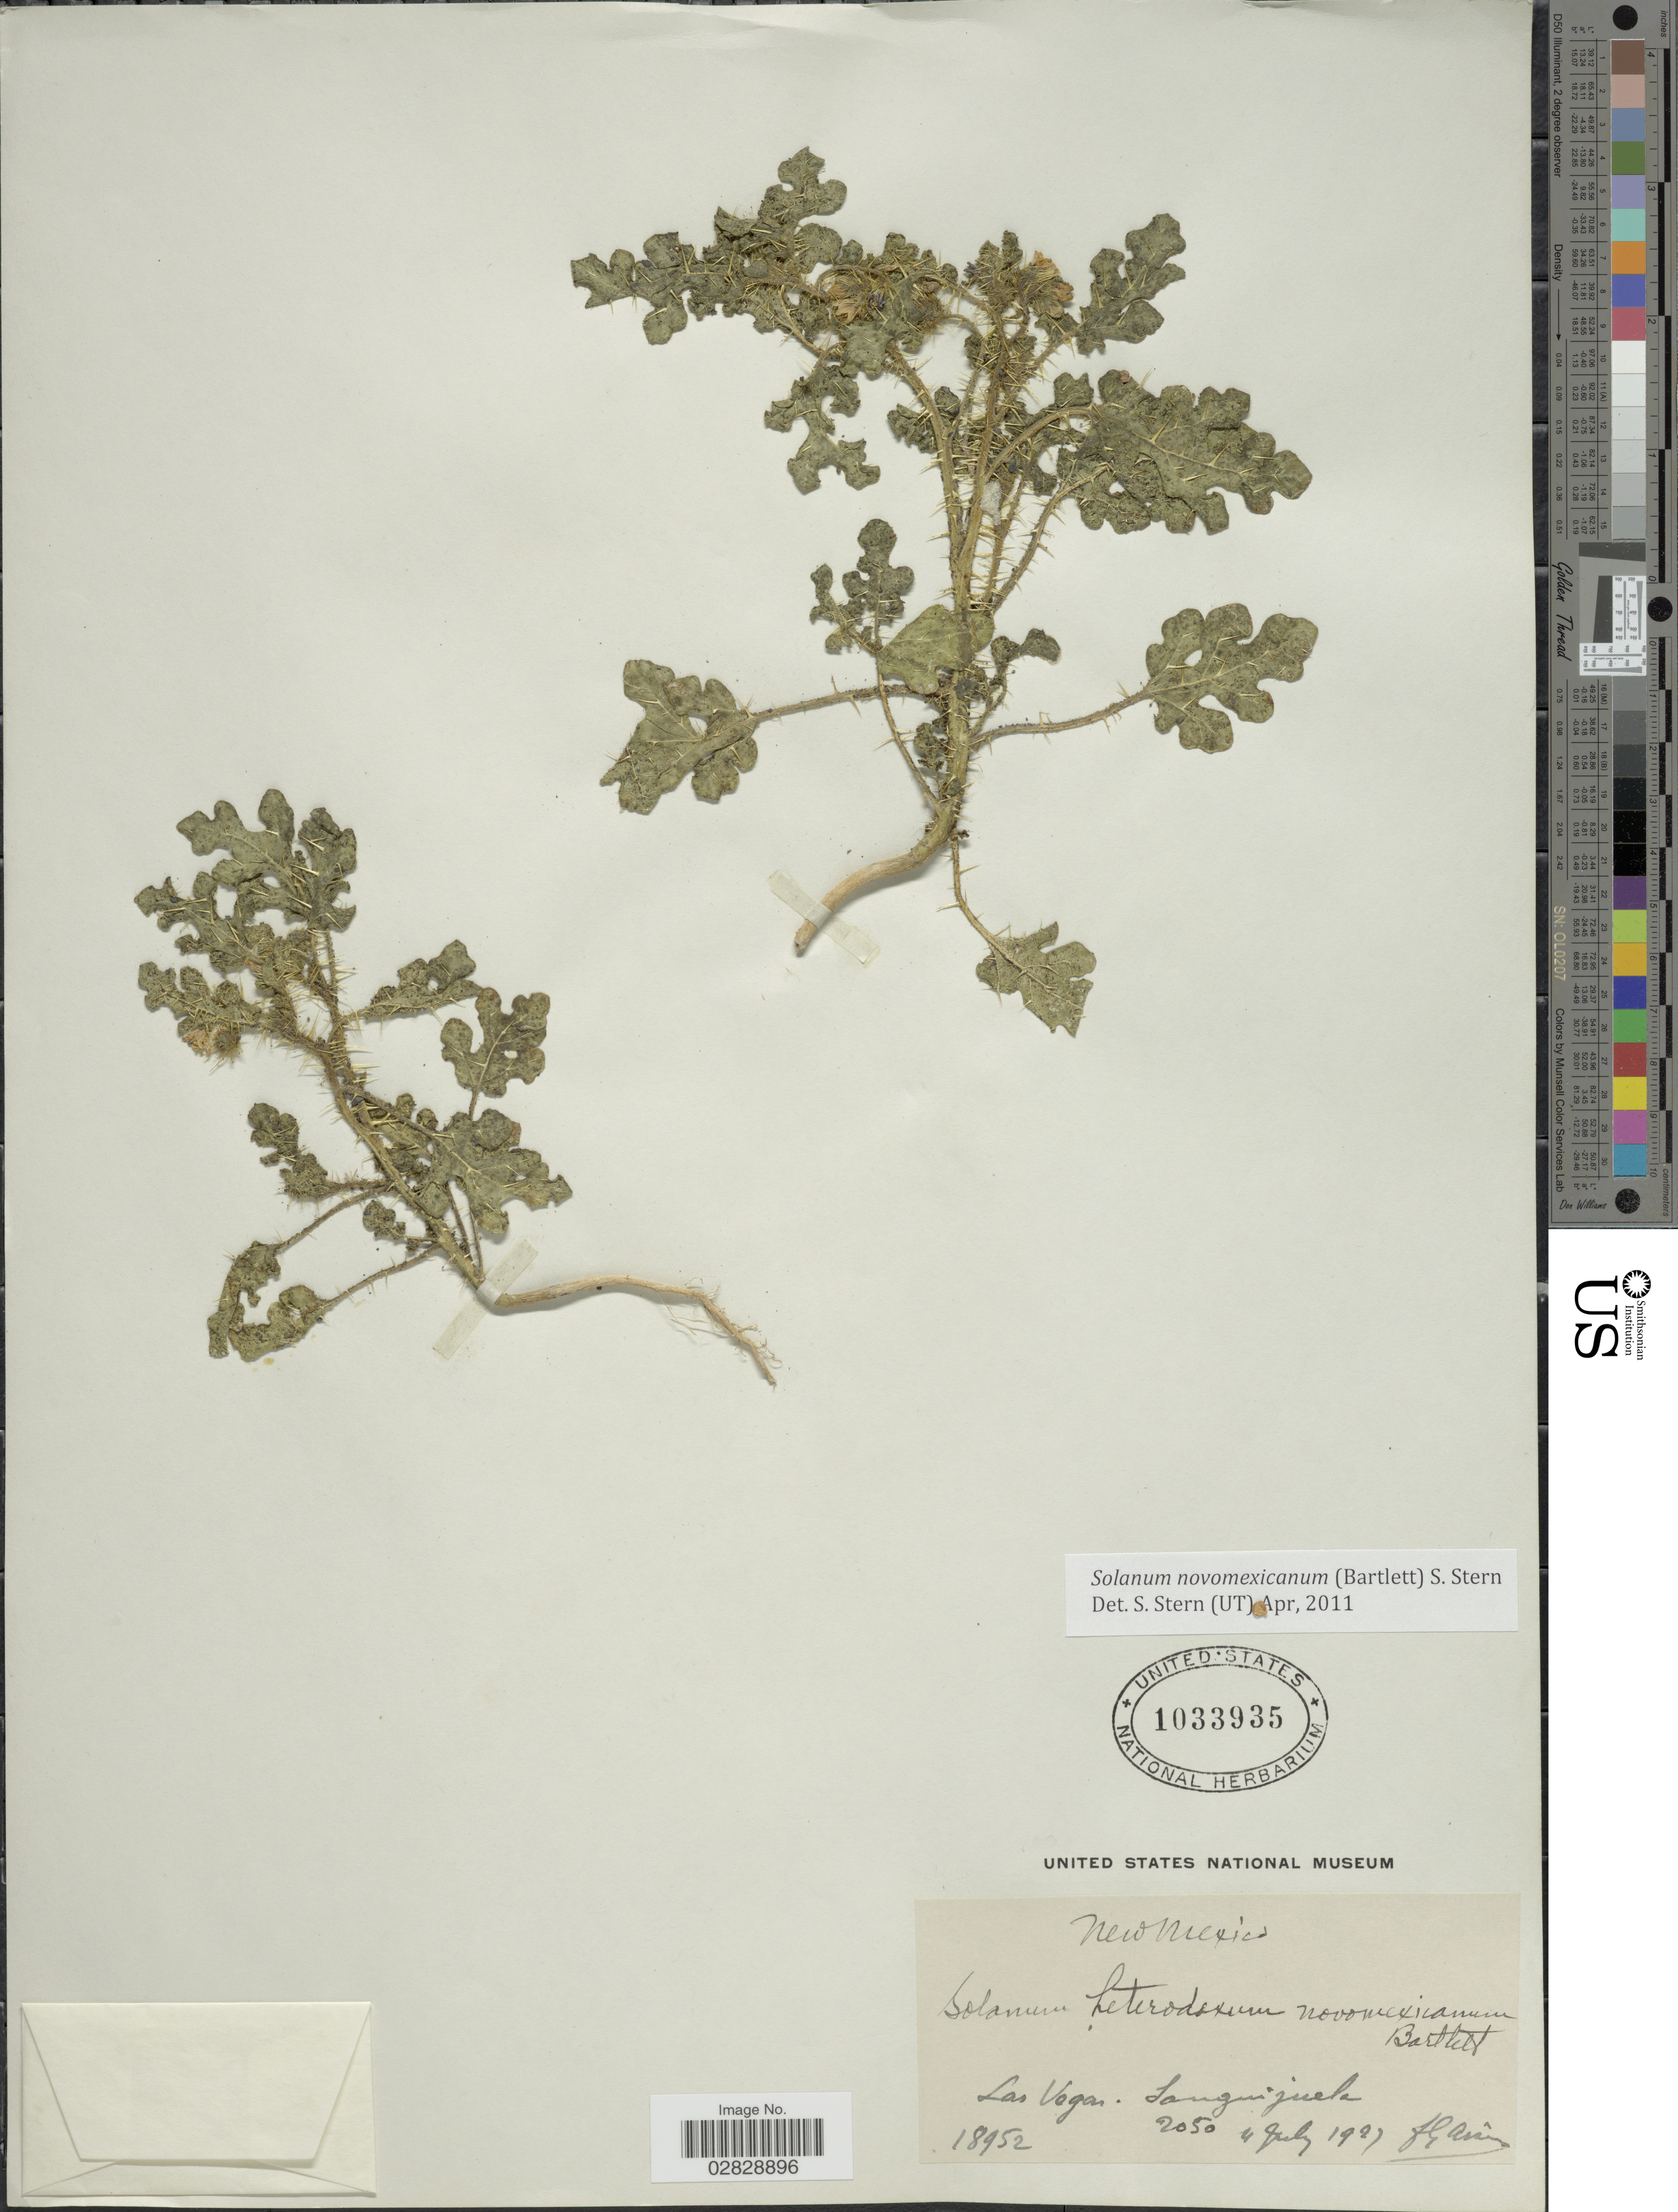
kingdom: Plantae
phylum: Tracheophyta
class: Magnoliopsida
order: Solanales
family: Solanaceae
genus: Solanum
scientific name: Solanum novomexicanum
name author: (Bartlett) S.R. Stern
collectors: F. Arsène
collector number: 18952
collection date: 1927-07-04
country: United States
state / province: New Mexico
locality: Sanguijuela - Las Vegas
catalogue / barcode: US 1033935